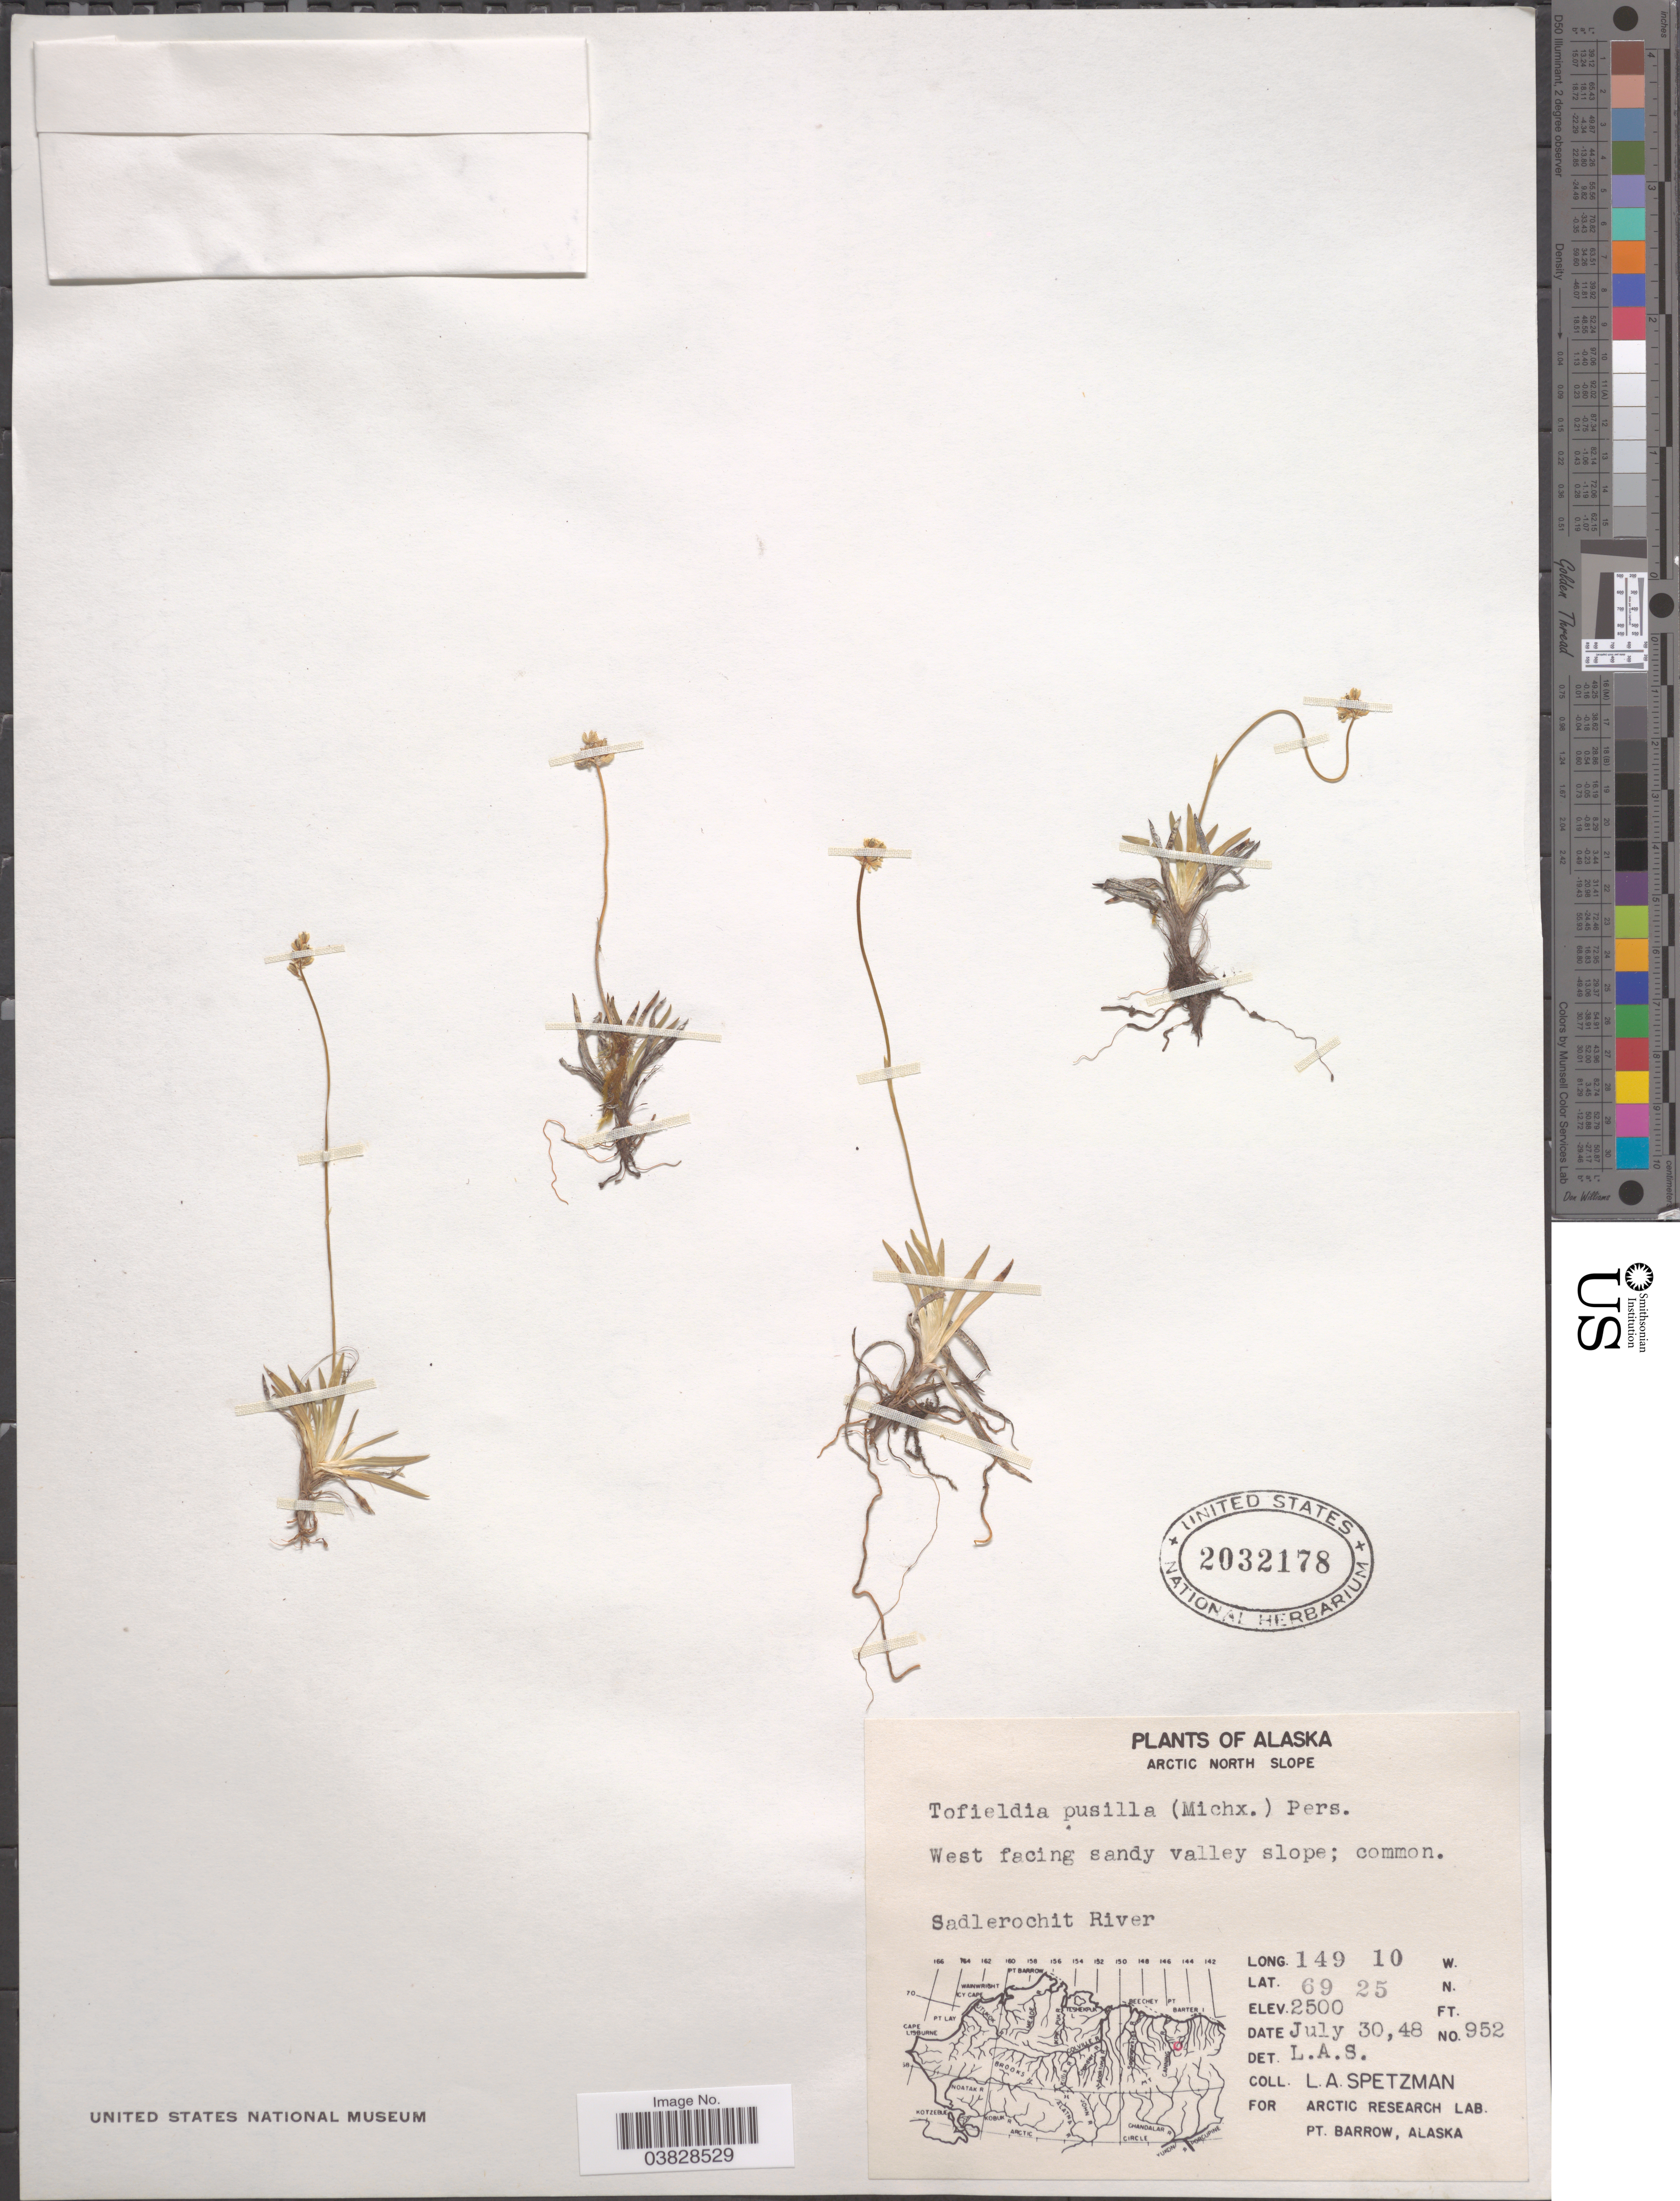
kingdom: Plantae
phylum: Tracheophyta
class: Liliopsida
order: Alismatales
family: Tofieldiaceae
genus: Tofieldia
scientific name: Tofieldia pusilla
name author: (Michx.) Pers.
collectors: L. Spetzman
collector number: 952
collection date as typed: Transcribed d/m/y: 30/7/48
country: United States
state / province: Alaska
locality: Arctic North Slope. West facing sandy valley slope. Sadlerochit River.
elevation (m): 762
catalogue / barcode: US 2032178